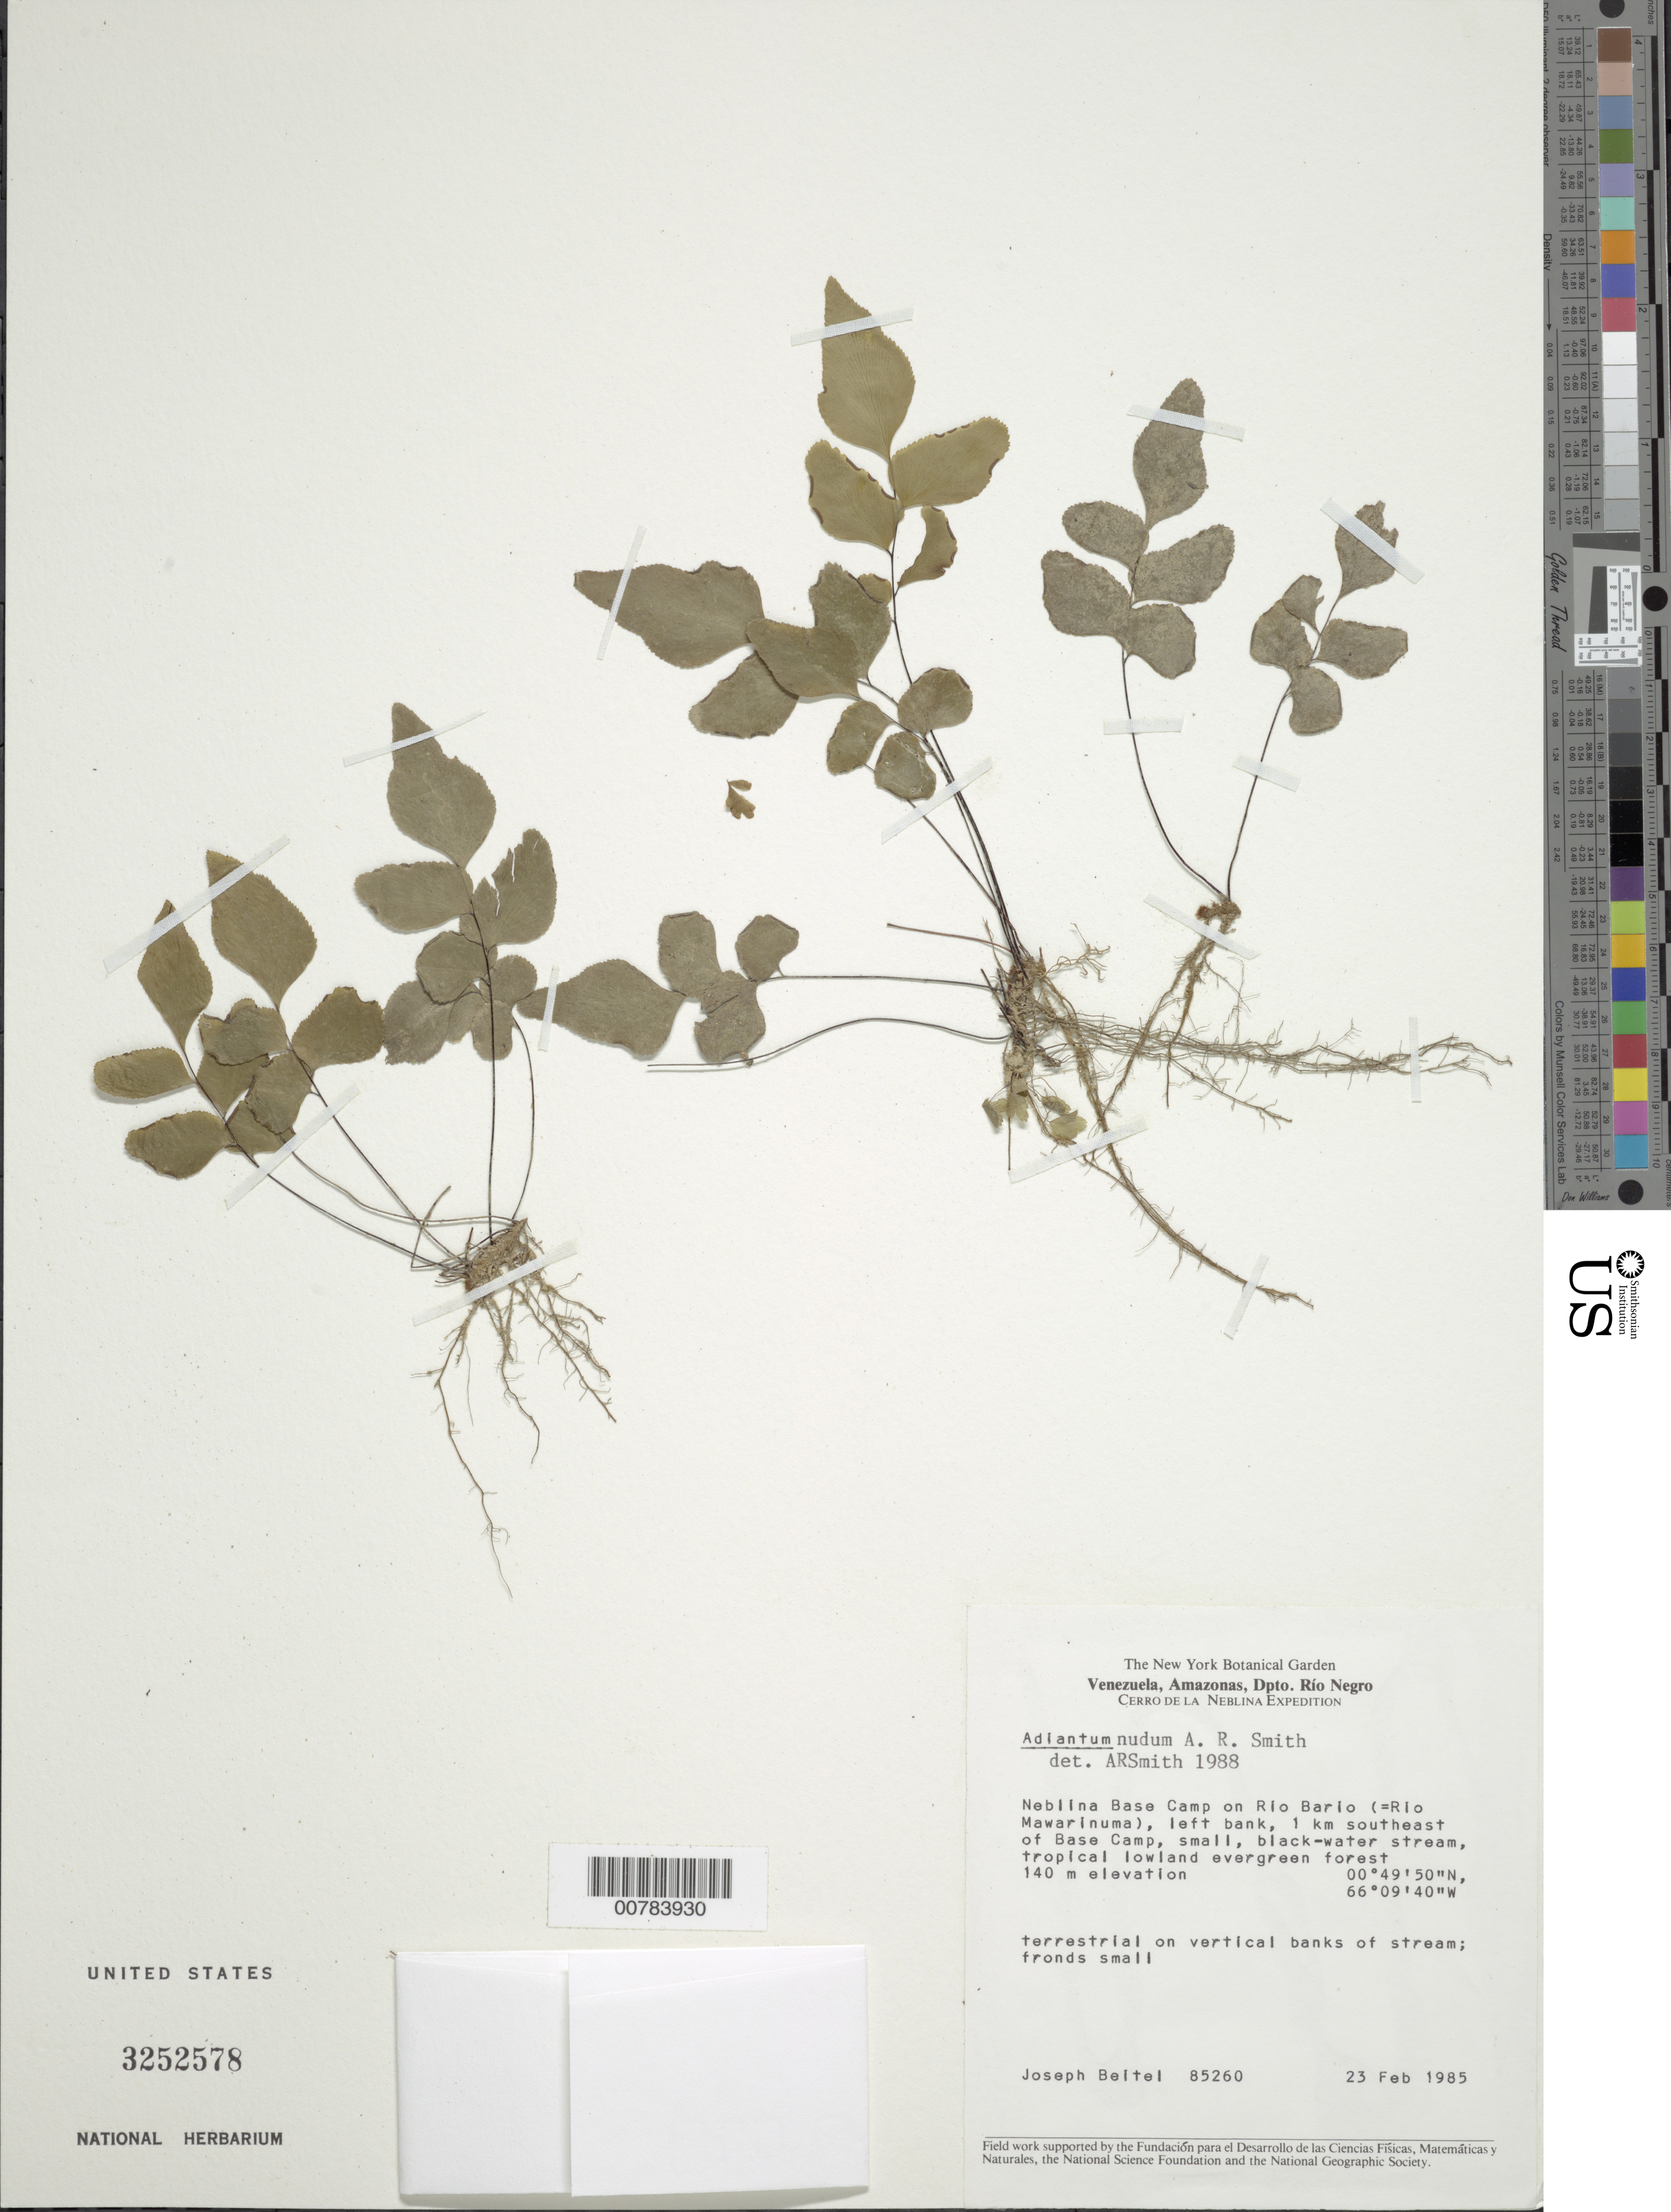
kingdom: Plantae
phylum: Tracheophyta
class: Polypodiopsida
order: Polypodiales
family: Pteridaceae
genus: Adiantum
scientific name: Adiantum nudum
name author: A.R. Sm.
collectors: J. M. Beitel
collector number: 85260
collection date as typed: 23-Feb-85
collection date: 1985-02-23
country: Venezuela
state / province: Amazonas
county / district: Río Negro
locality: Neblina Base Camp on Río Barío (Río Mawarinuma), left bank, 1 km SE of Base Camp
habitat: Small, black-water stream, tropical lowland evergreen forest, vertical banks of stream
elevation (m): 140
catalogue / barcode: US 3252578